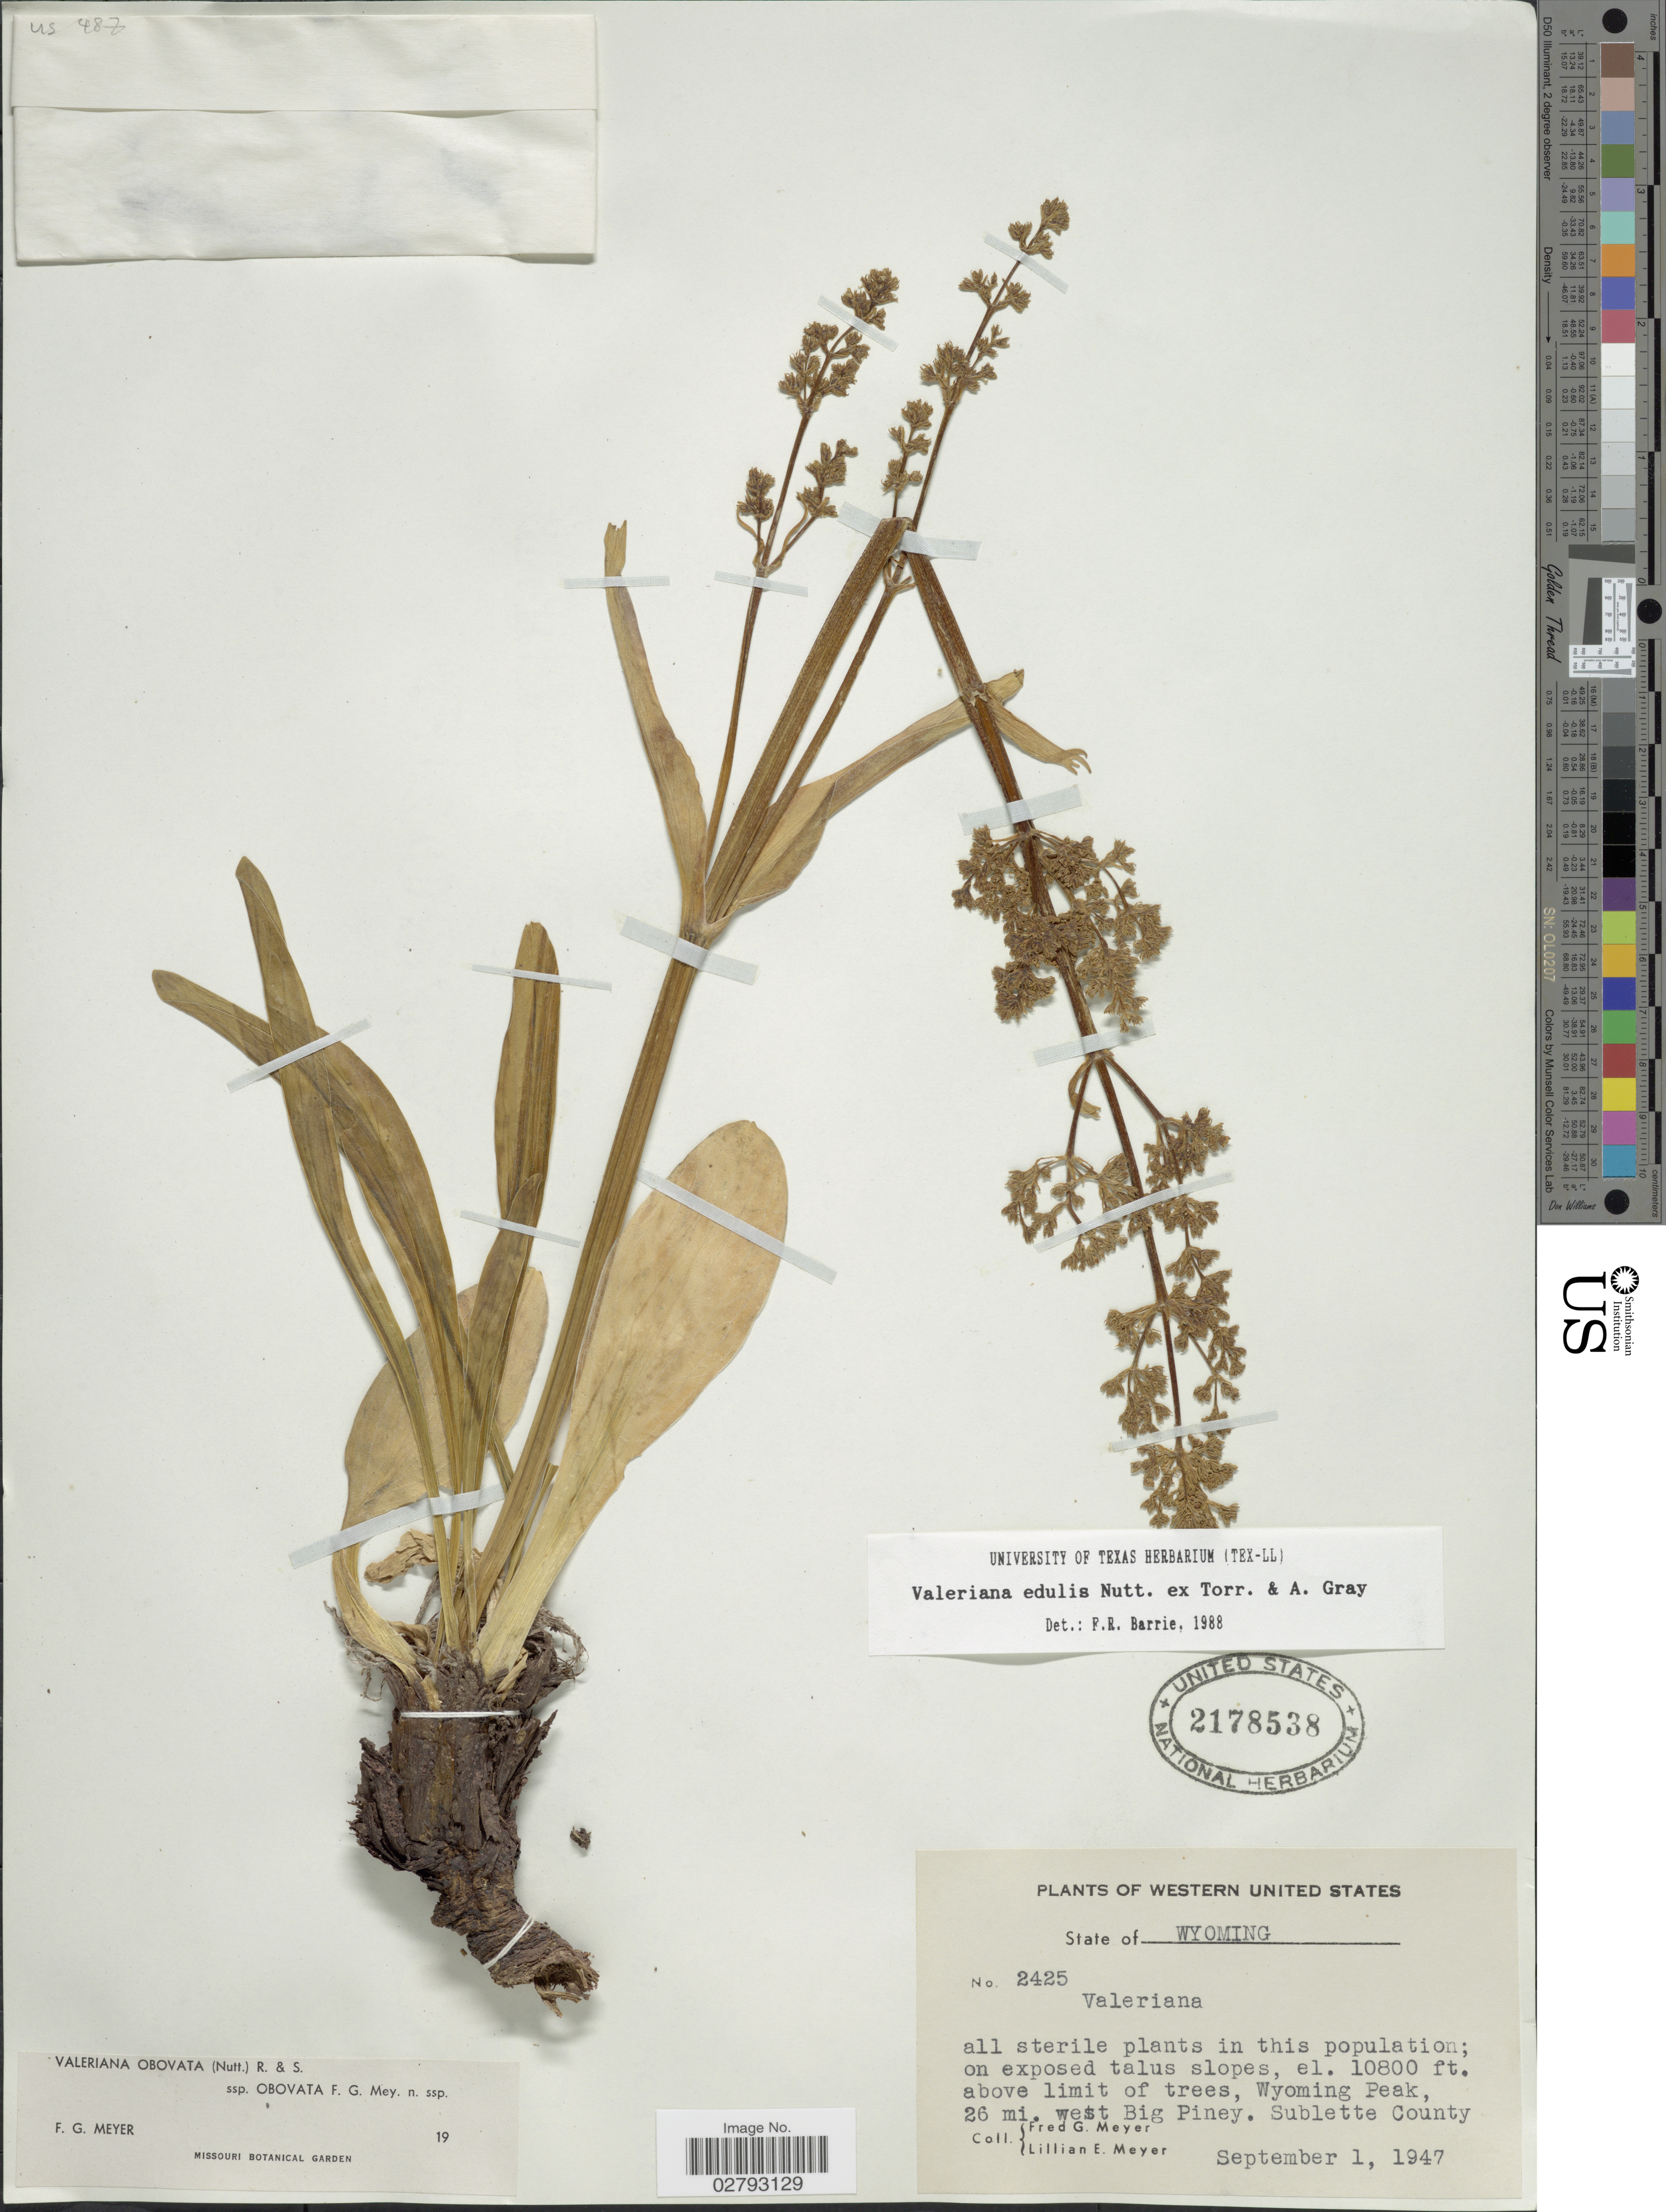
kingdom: Plantae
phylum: Tracheophyta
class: Magnoliopsida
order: Dipsacales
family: Caprifoliaceae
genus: Valeriana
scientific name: Valeriana edulis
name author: Nutt.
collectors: F. G. Meyer & L. Meyer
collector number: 2425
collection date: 1947-09-01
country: United States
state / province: Wyoming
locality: Western United States, above limit of trees, Wyoming Peak, 26 mi. west Big Piney. Sublette County.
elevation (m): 3292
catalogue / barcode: US 2178538